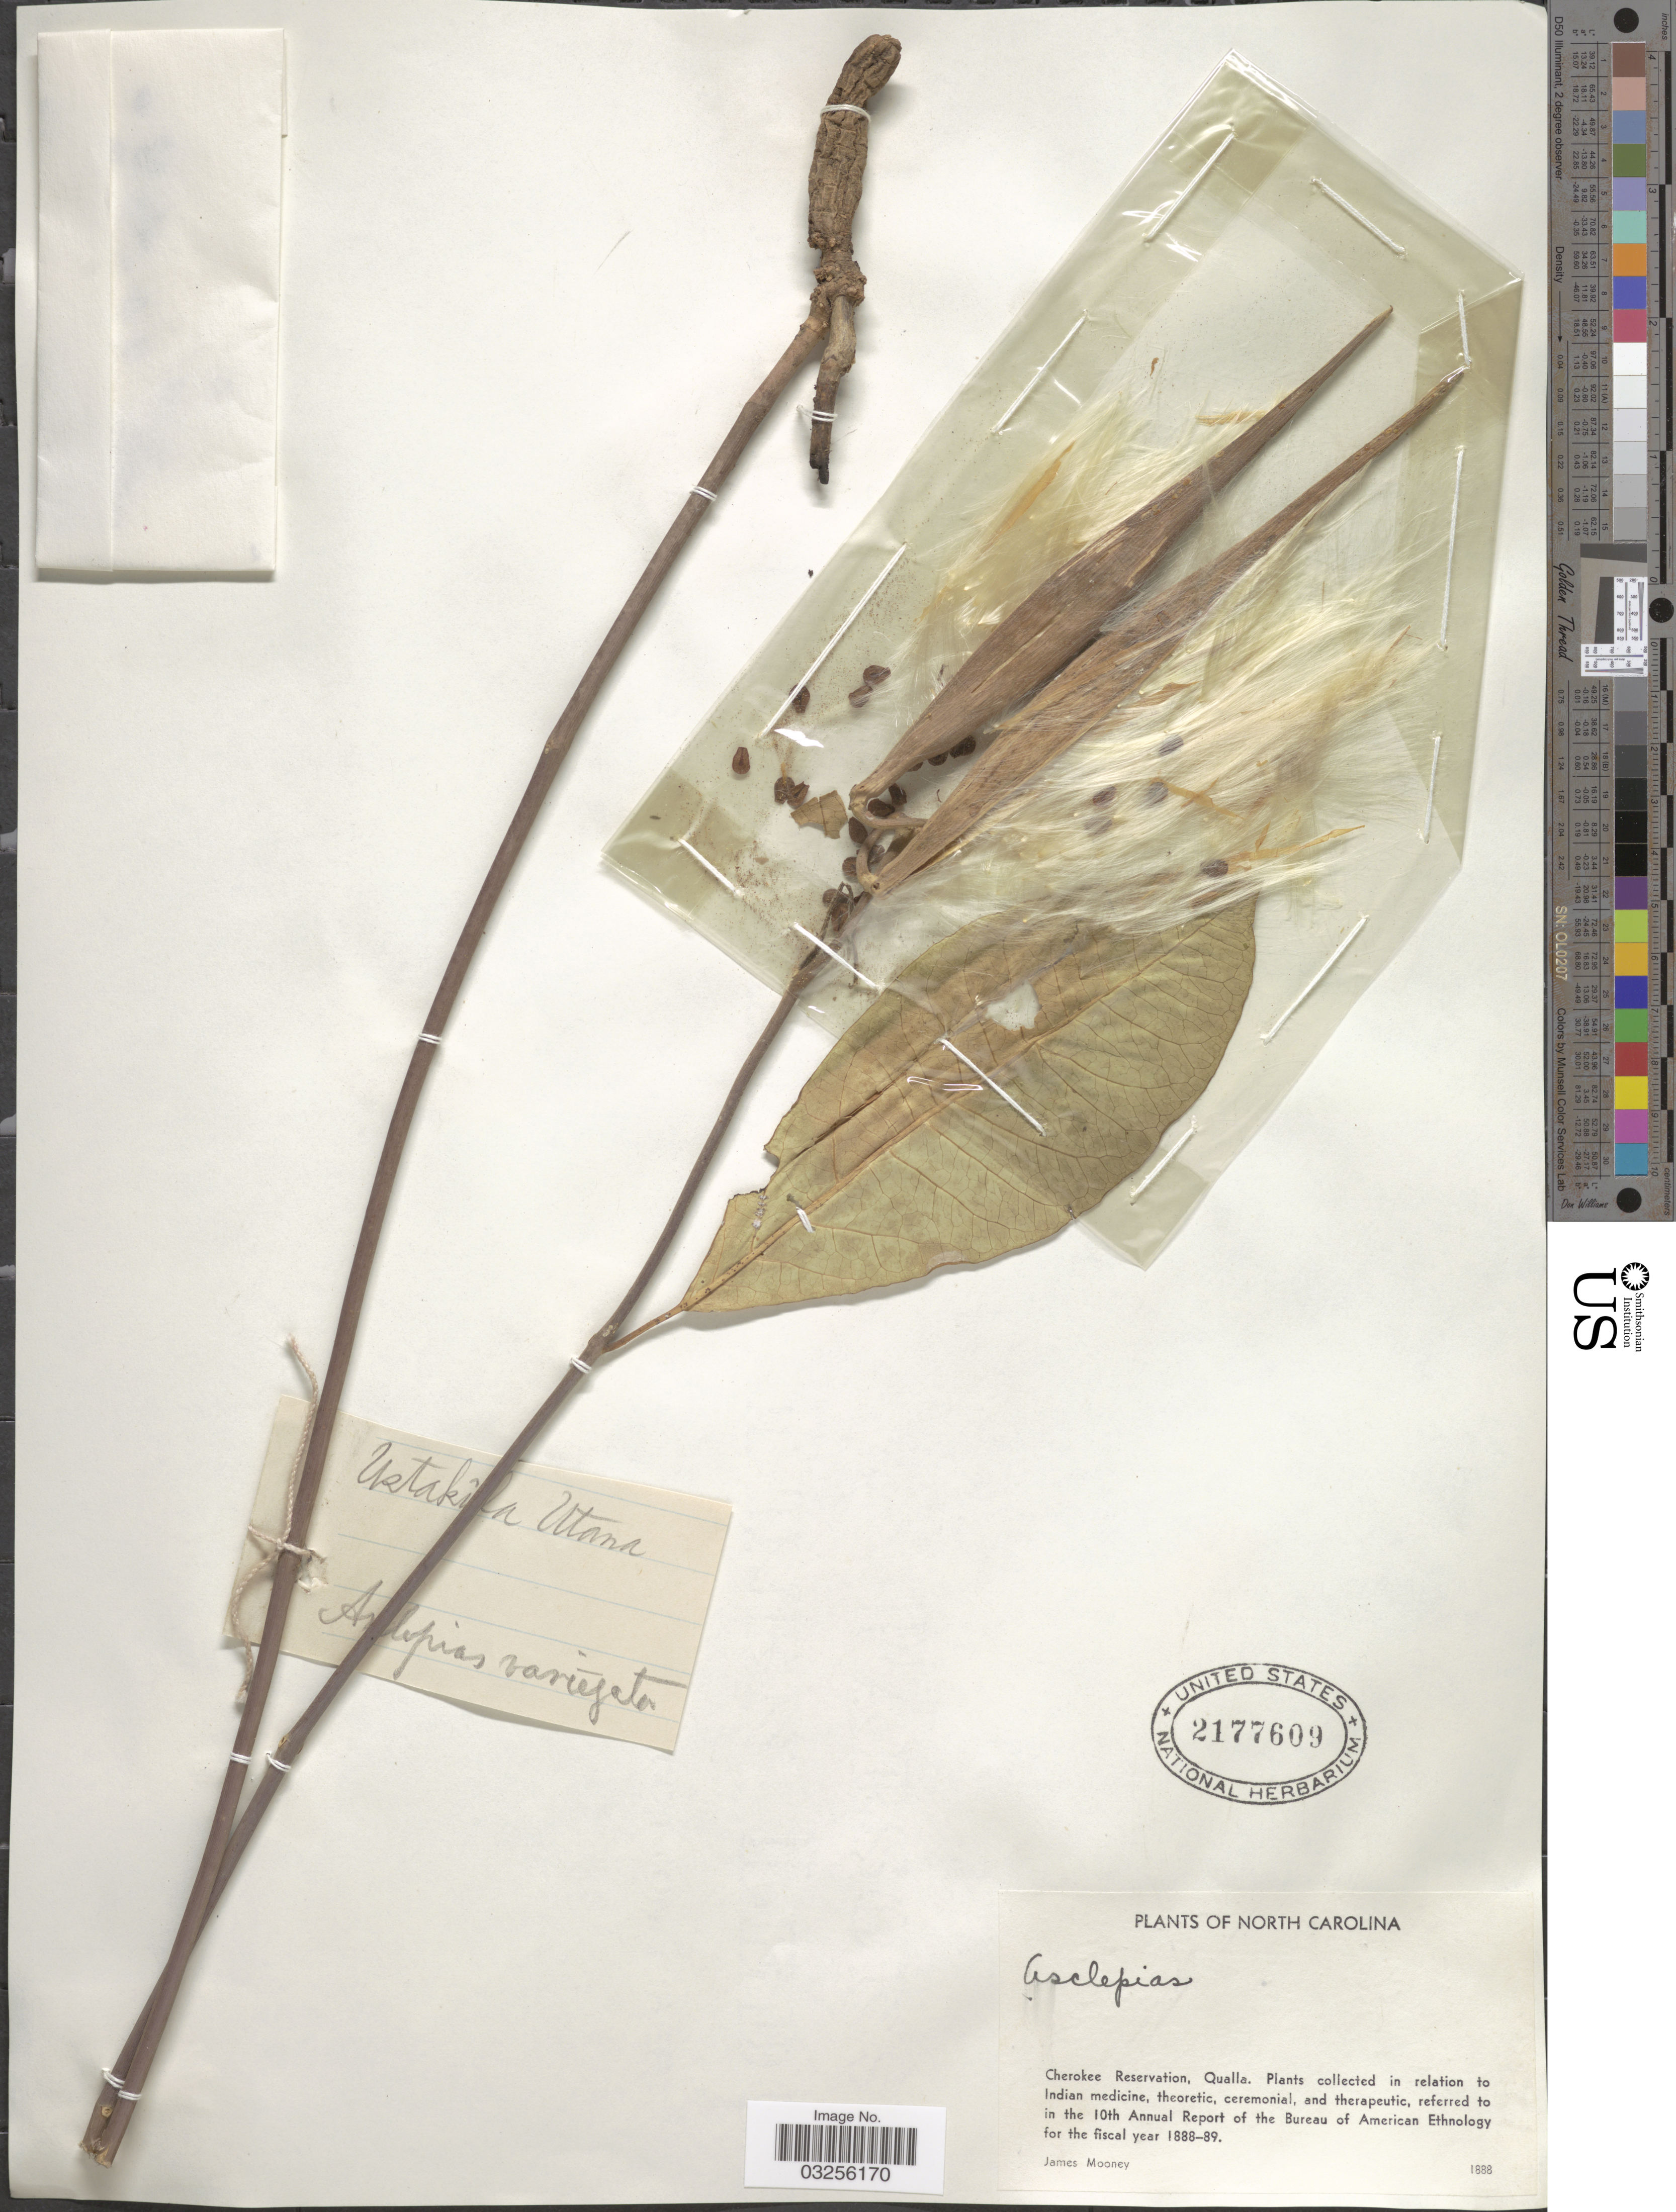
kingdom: Plantae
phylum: Tracheophyta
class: Magnoliopsida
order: Gentianales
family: Apocynaceae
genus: Asclepias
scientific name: Asclepias variegata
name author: L.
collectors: J. Mooney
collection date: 1888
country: United States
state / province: North Carolina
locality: Cherokee Reservation, Qualla.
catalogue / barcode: US 2177609